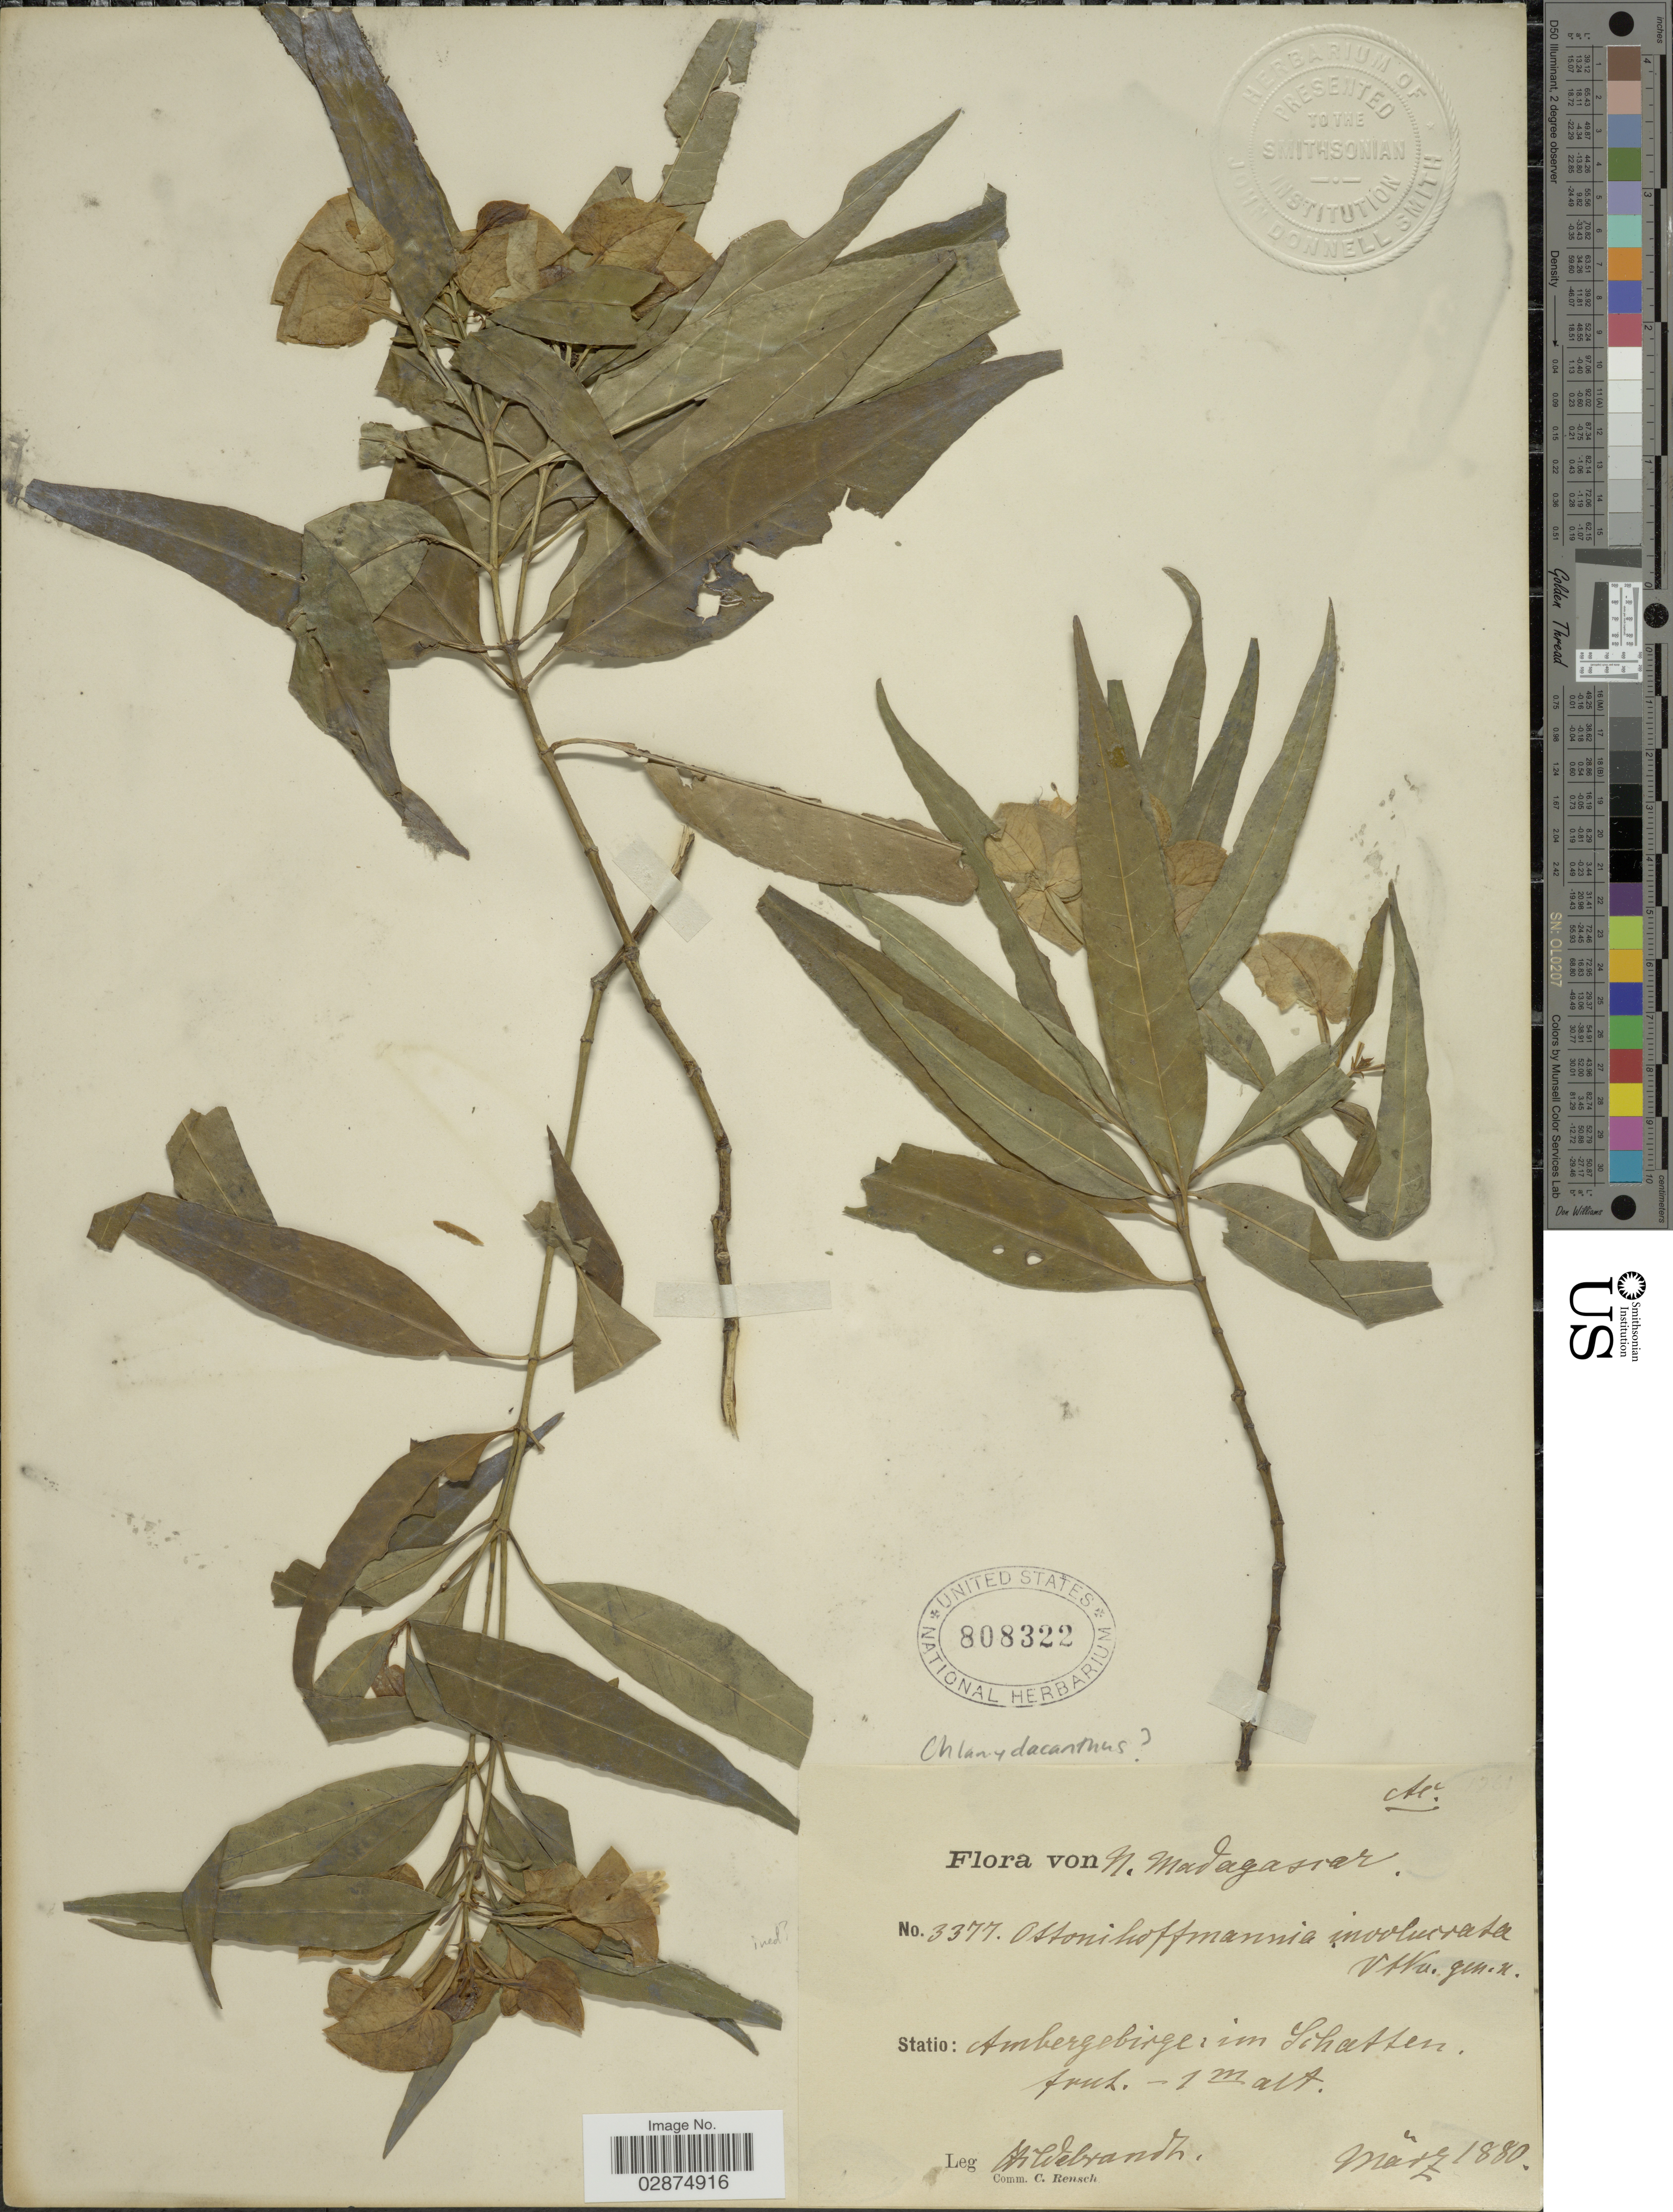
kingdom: Plantae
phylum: Tracheophyta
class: Magnoliopsida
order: Lamiales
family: Acanthaceae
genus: Chlamydacanthus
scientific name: Chlamydacanthus sp.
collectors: J. Hildebrandt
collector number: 3377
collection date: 1880-03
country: Madagascar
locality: N. Madagascar. Statio: Ambergebirge: im Schatten.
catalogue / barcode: US 808322